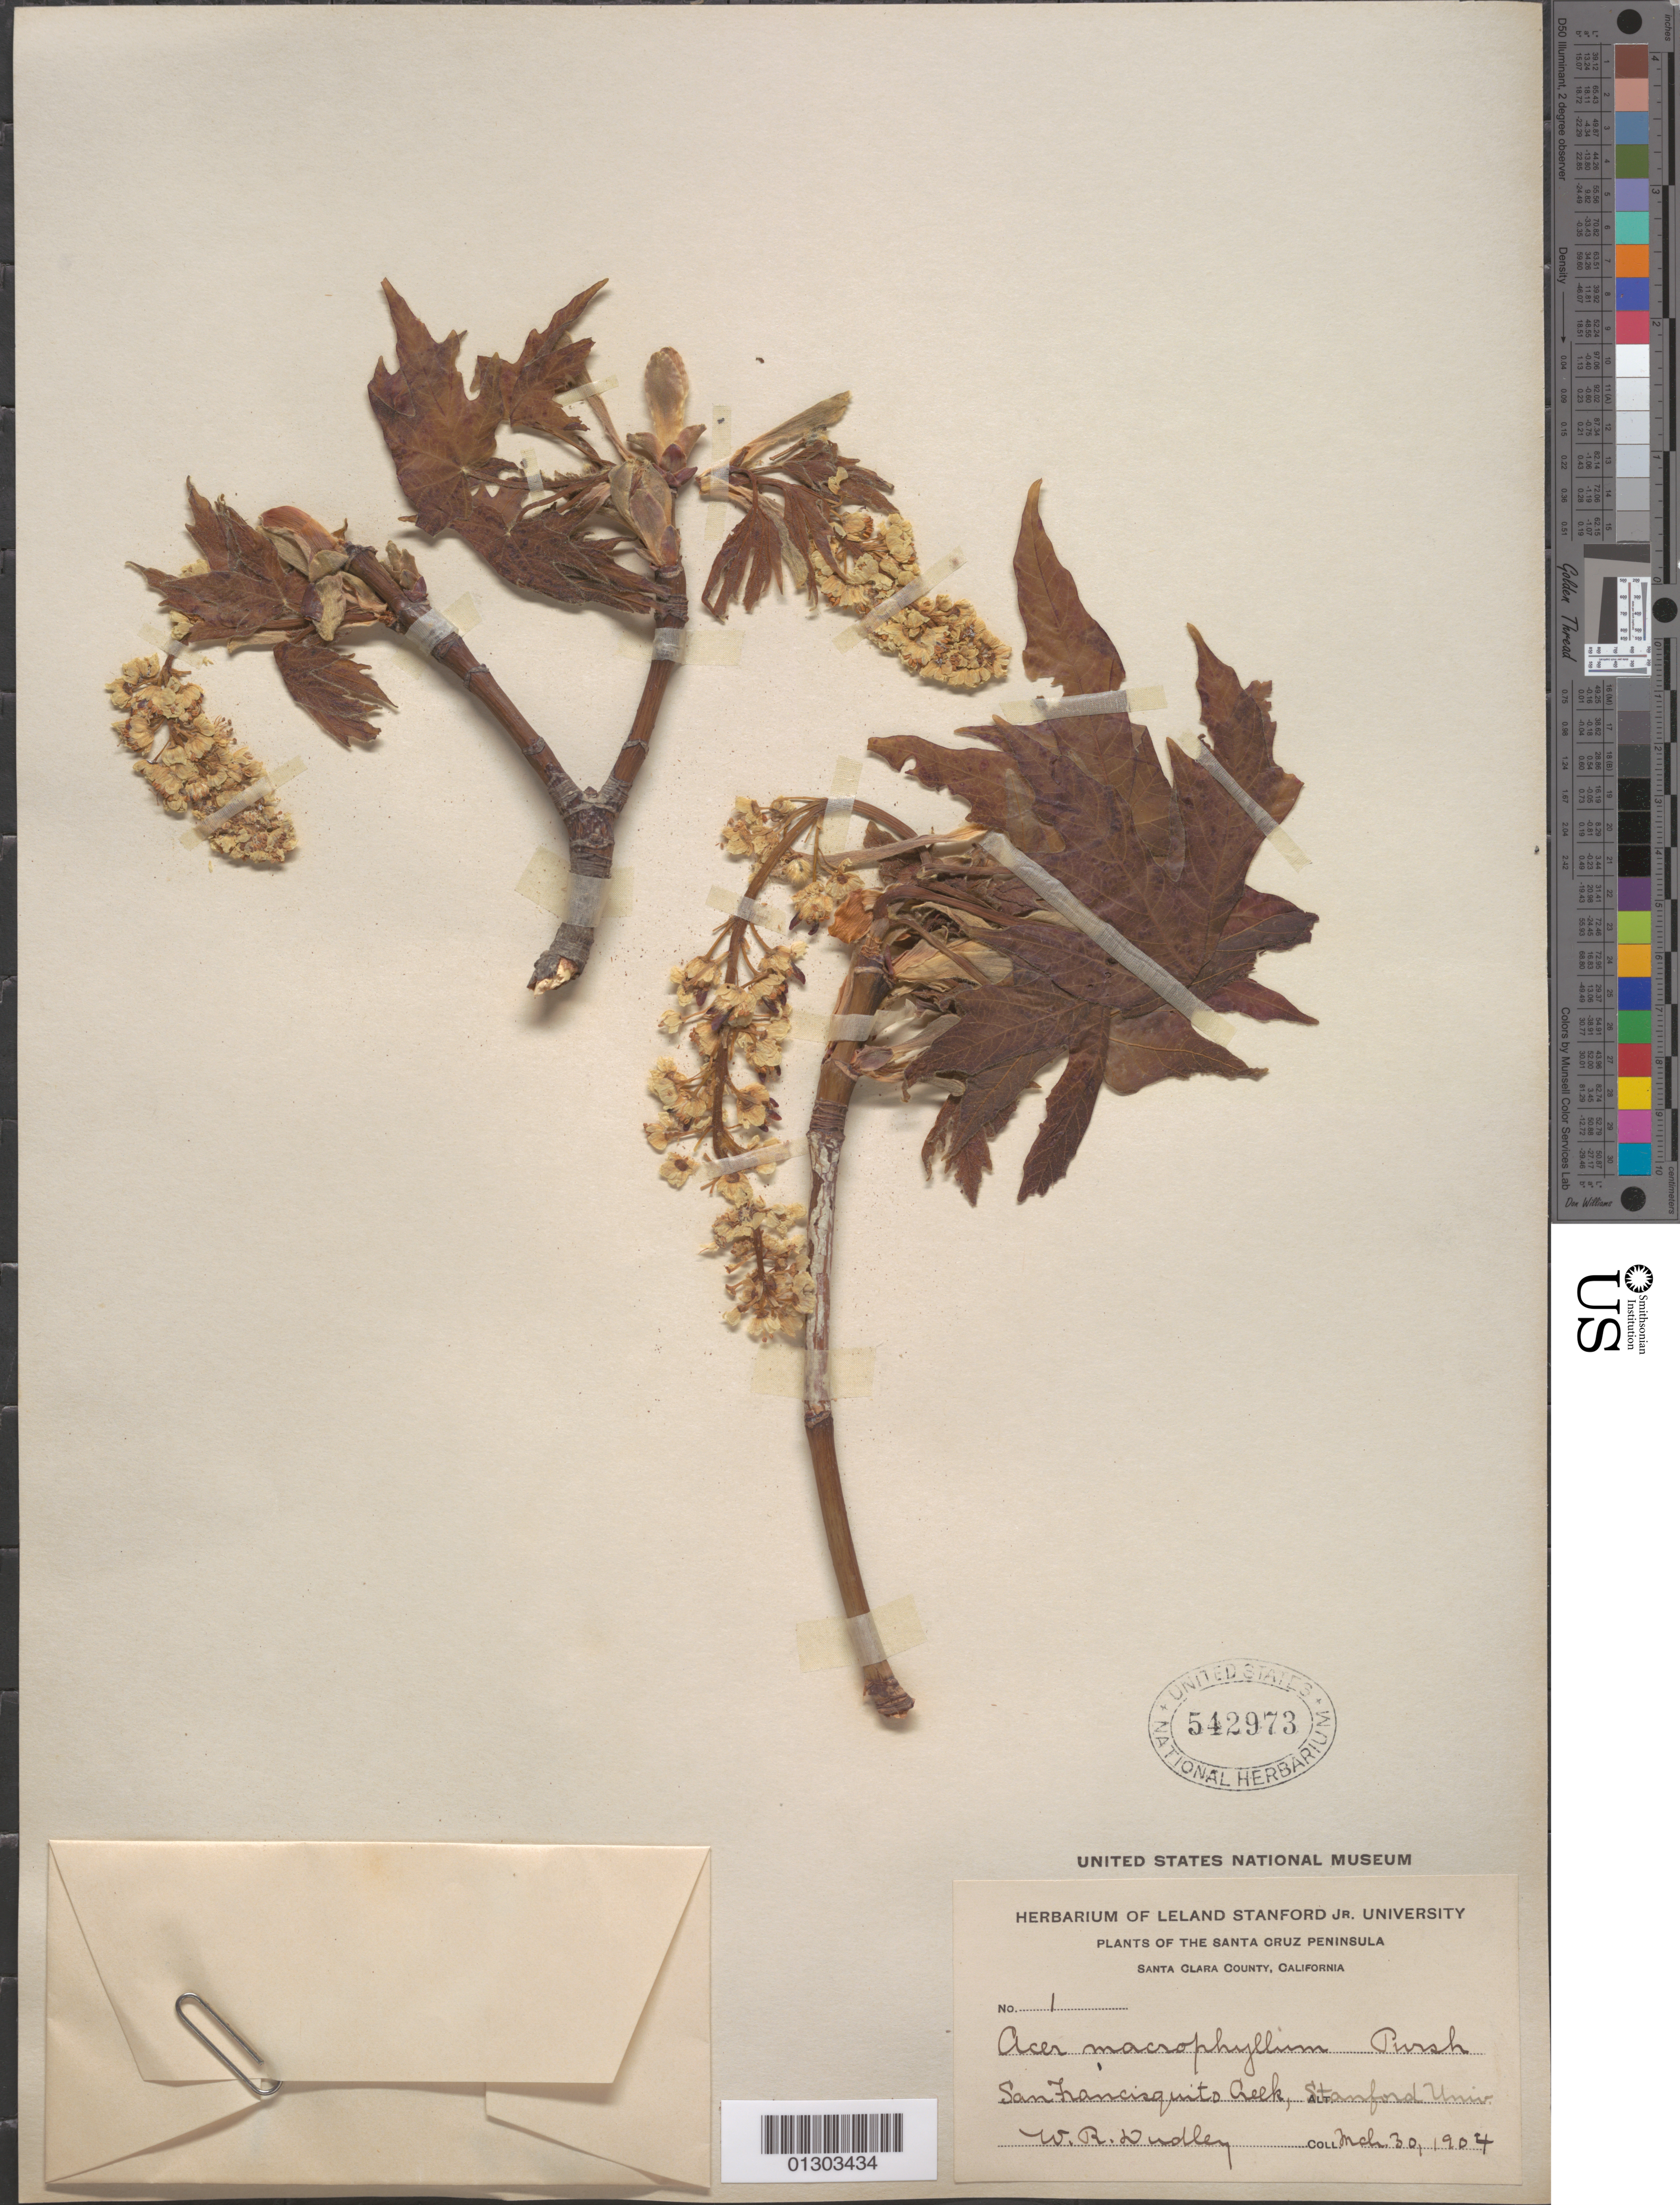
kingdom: Plantae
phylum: Tracheophyta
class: Magnoliopsida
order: Sapindales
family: Sapindaceae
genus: Acer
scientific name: Acer macrophyllum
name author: Pursh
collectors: W. Dudley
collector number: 1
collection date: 1904-03-30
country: United States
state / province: California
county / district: Santa Clara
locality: Santa Clara County, Santa Clara Peninsula, San Francisquito Creek, Stanford Univ.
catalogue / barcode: US 542973